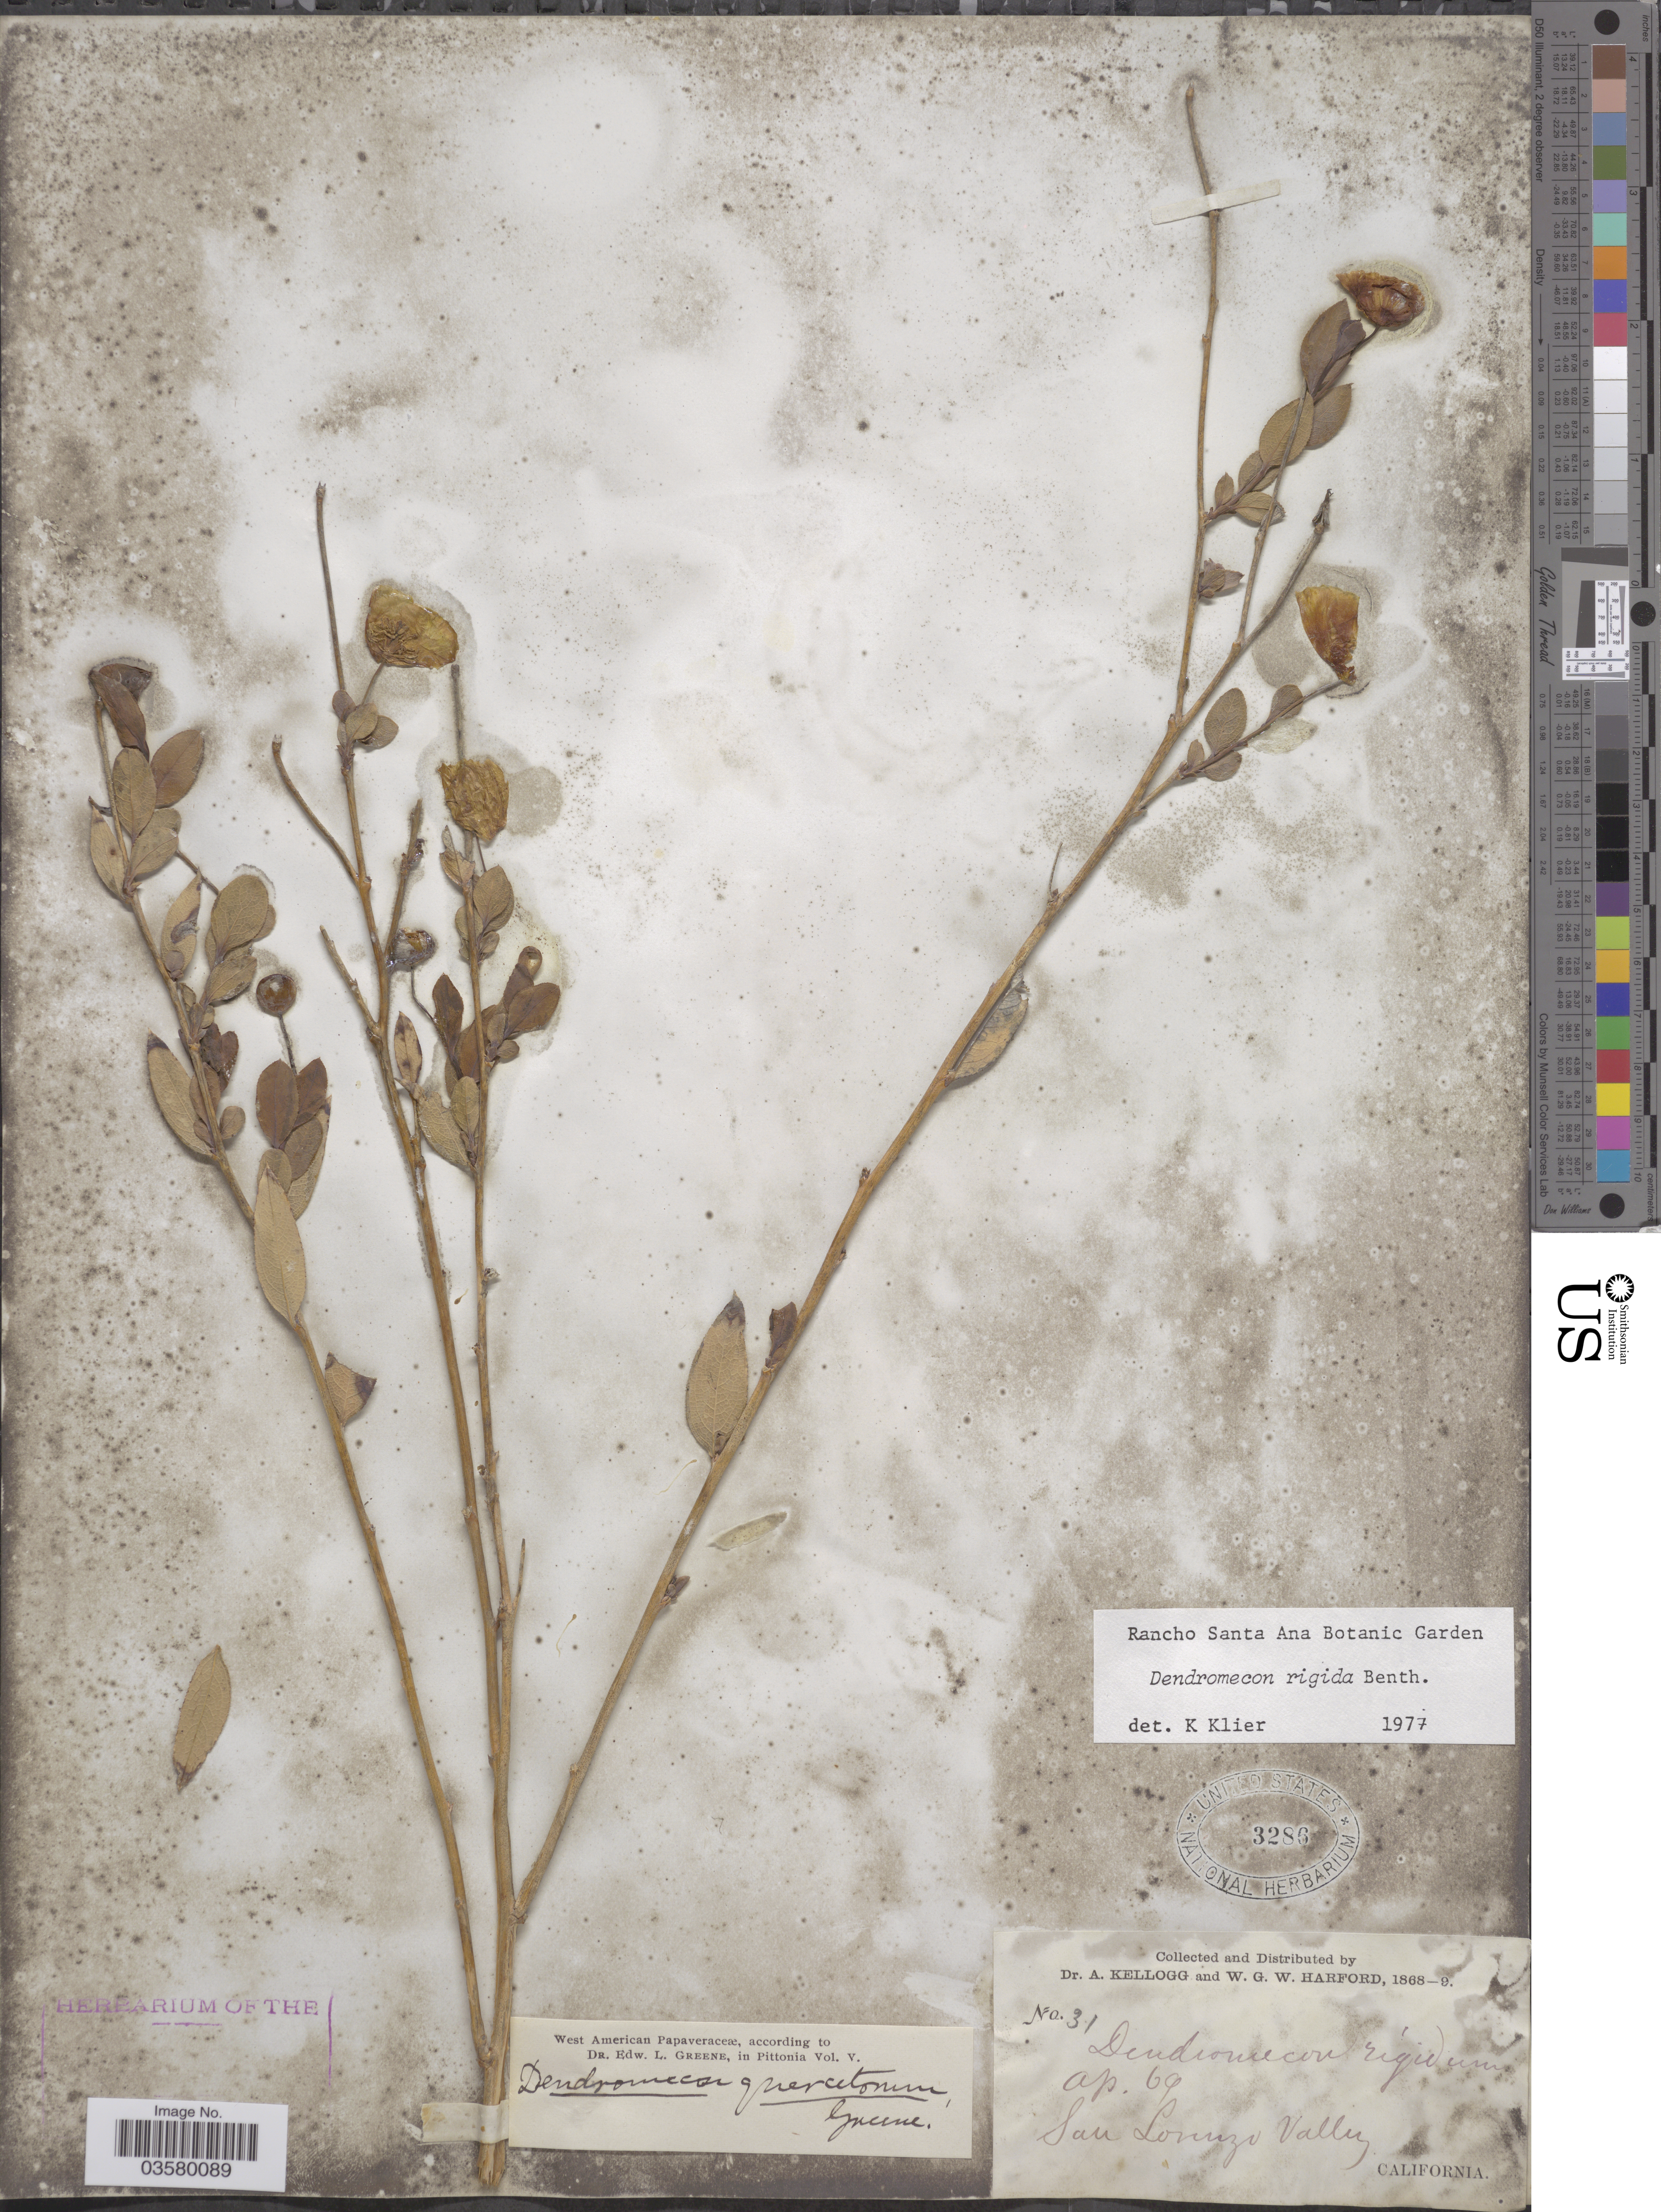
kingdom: Plantae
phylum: Tracheophyta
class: Magnoliopsida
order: Ranunculales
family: Papaveraceae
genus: Dendromecon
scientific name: Dendromecon rigida subsp. rigida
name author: Benth.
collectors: A. Kellogg & W. G. W. Harford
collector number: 31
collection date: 1868/1869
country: United States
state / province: California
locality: San Lorenzo Valley.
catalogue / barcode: US 3286